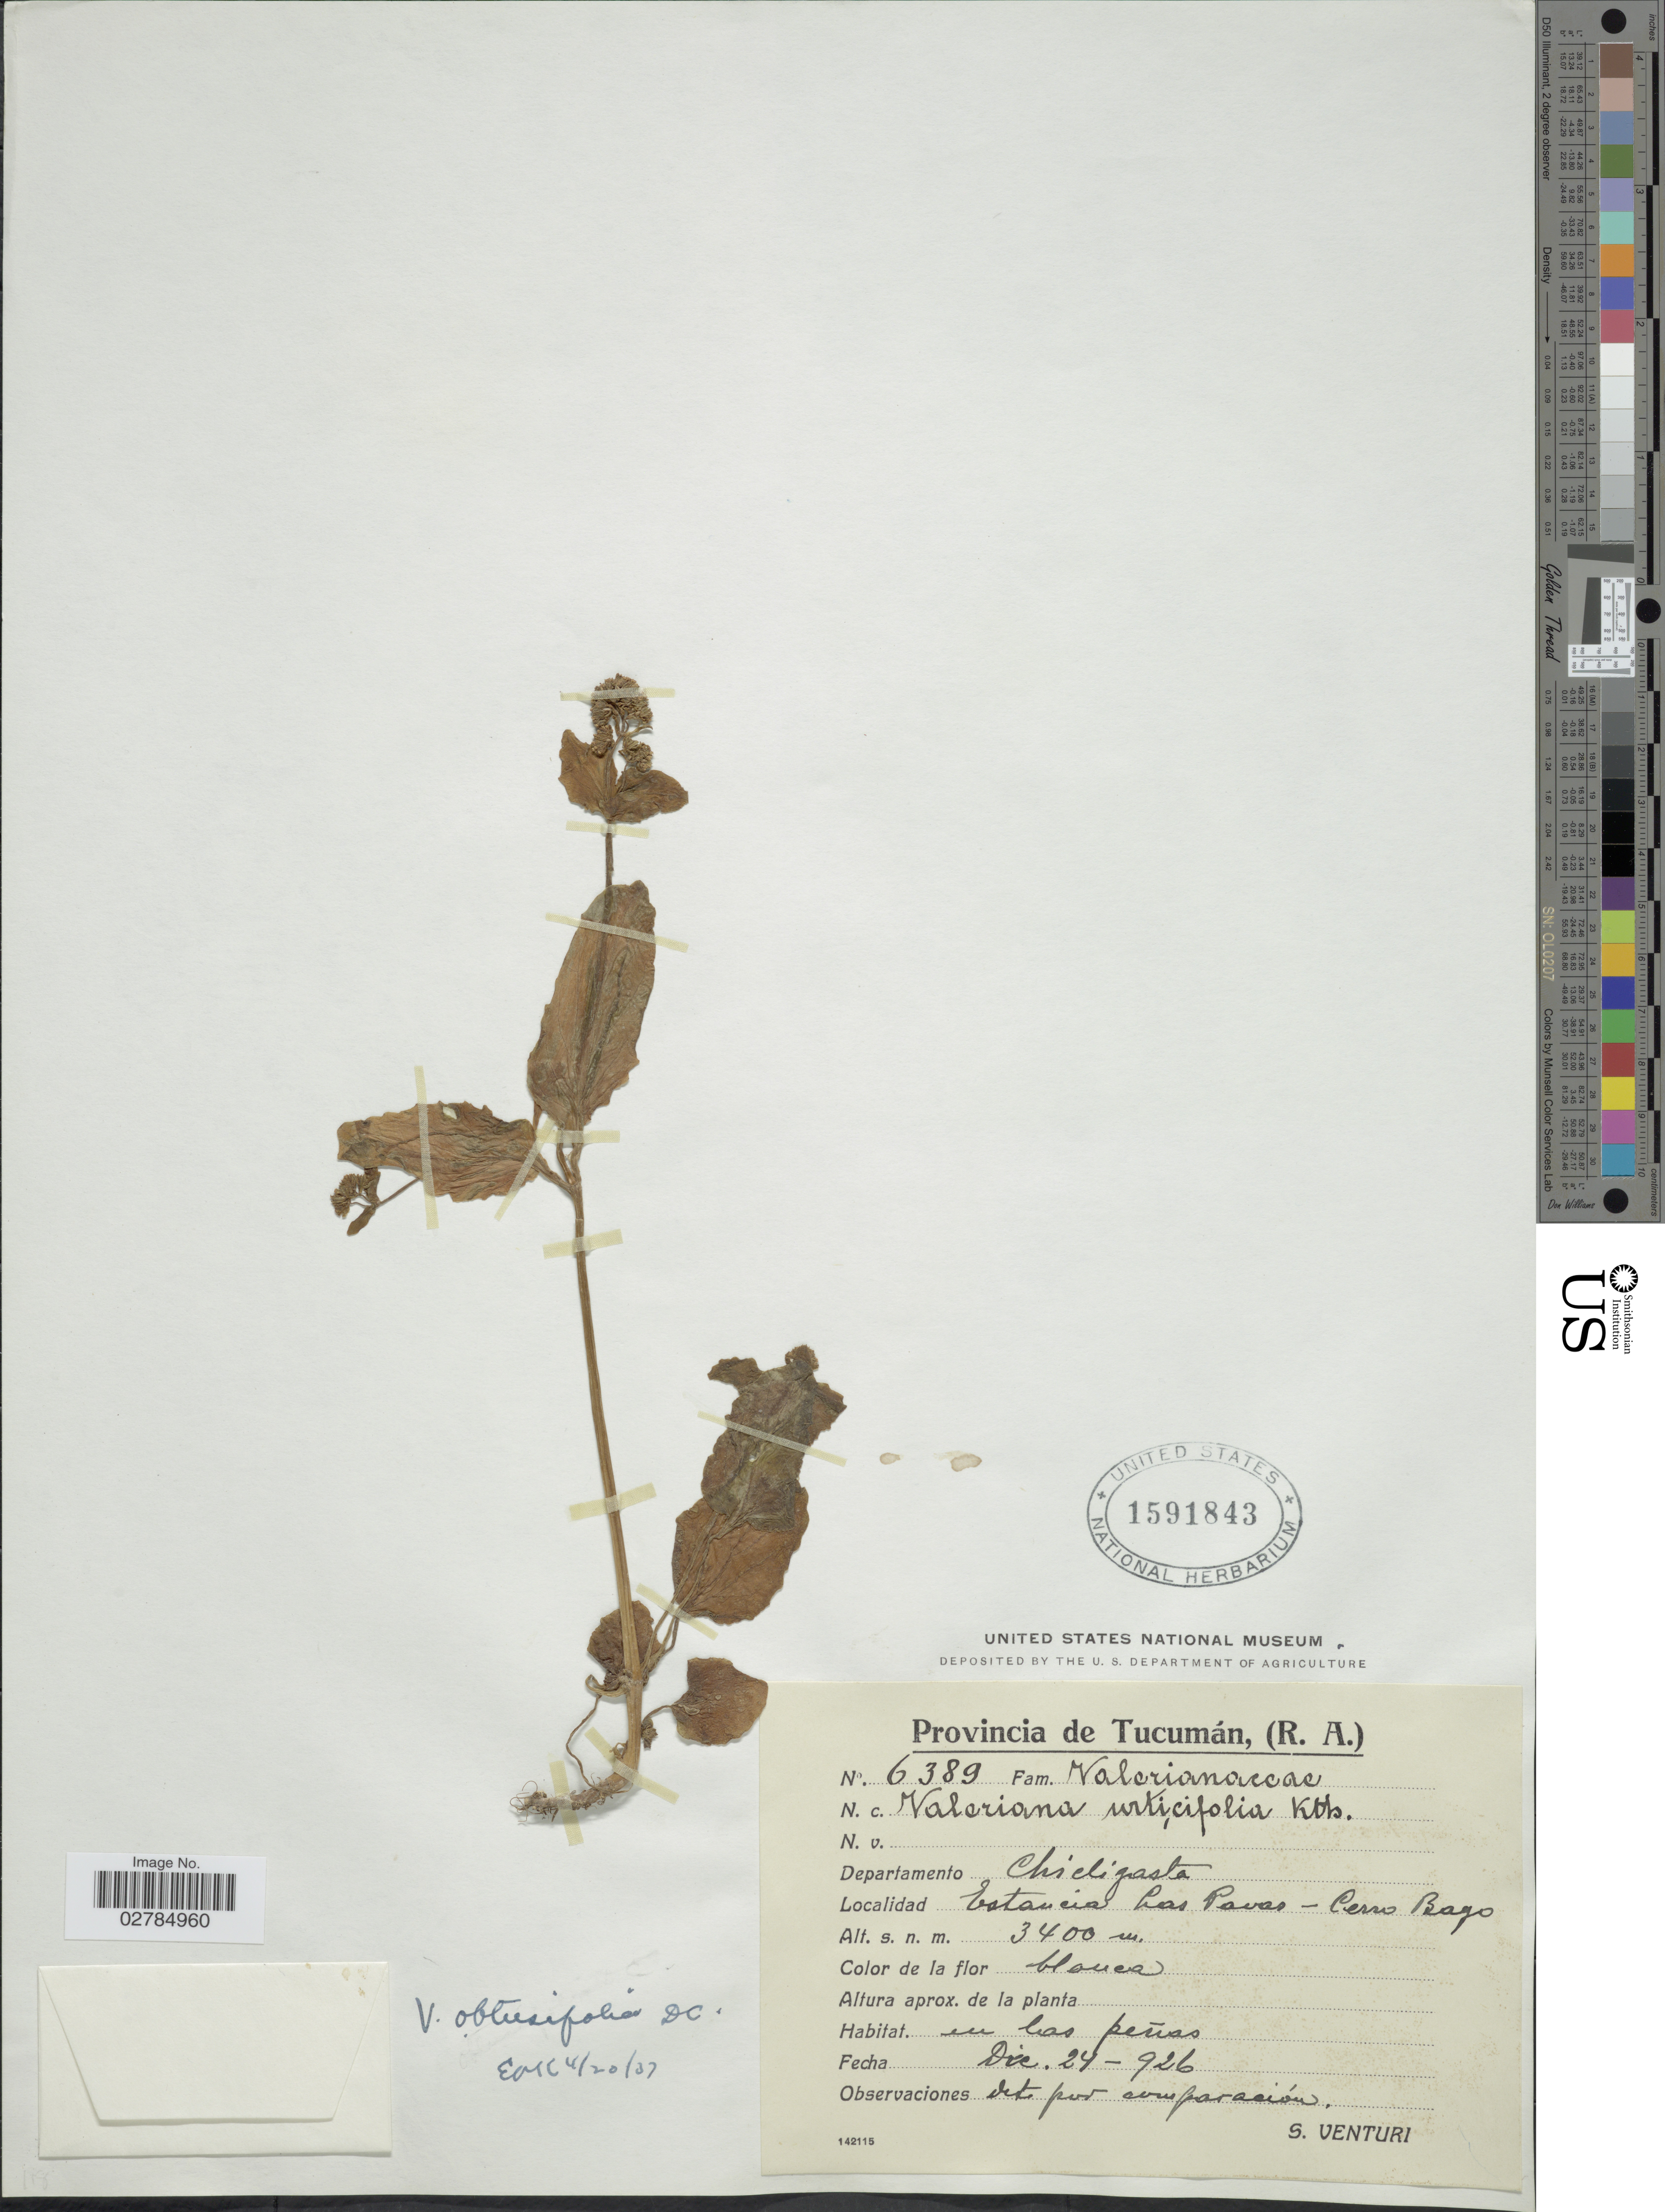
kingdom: Plantae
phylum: Tracheophyta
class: Magnoliopsida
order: Dipsacales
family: Caprifoliaceae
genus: Valeriana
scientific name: Valeriana obtusifolia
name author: DC.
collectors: S. Venturi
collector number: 6389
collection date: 1926-12-24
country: Argentina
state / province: Tucuman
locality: Departamento Chicligasta. Estancia Las Pavas - Cerro Bago.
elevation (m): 3400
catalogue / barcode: US 1591843